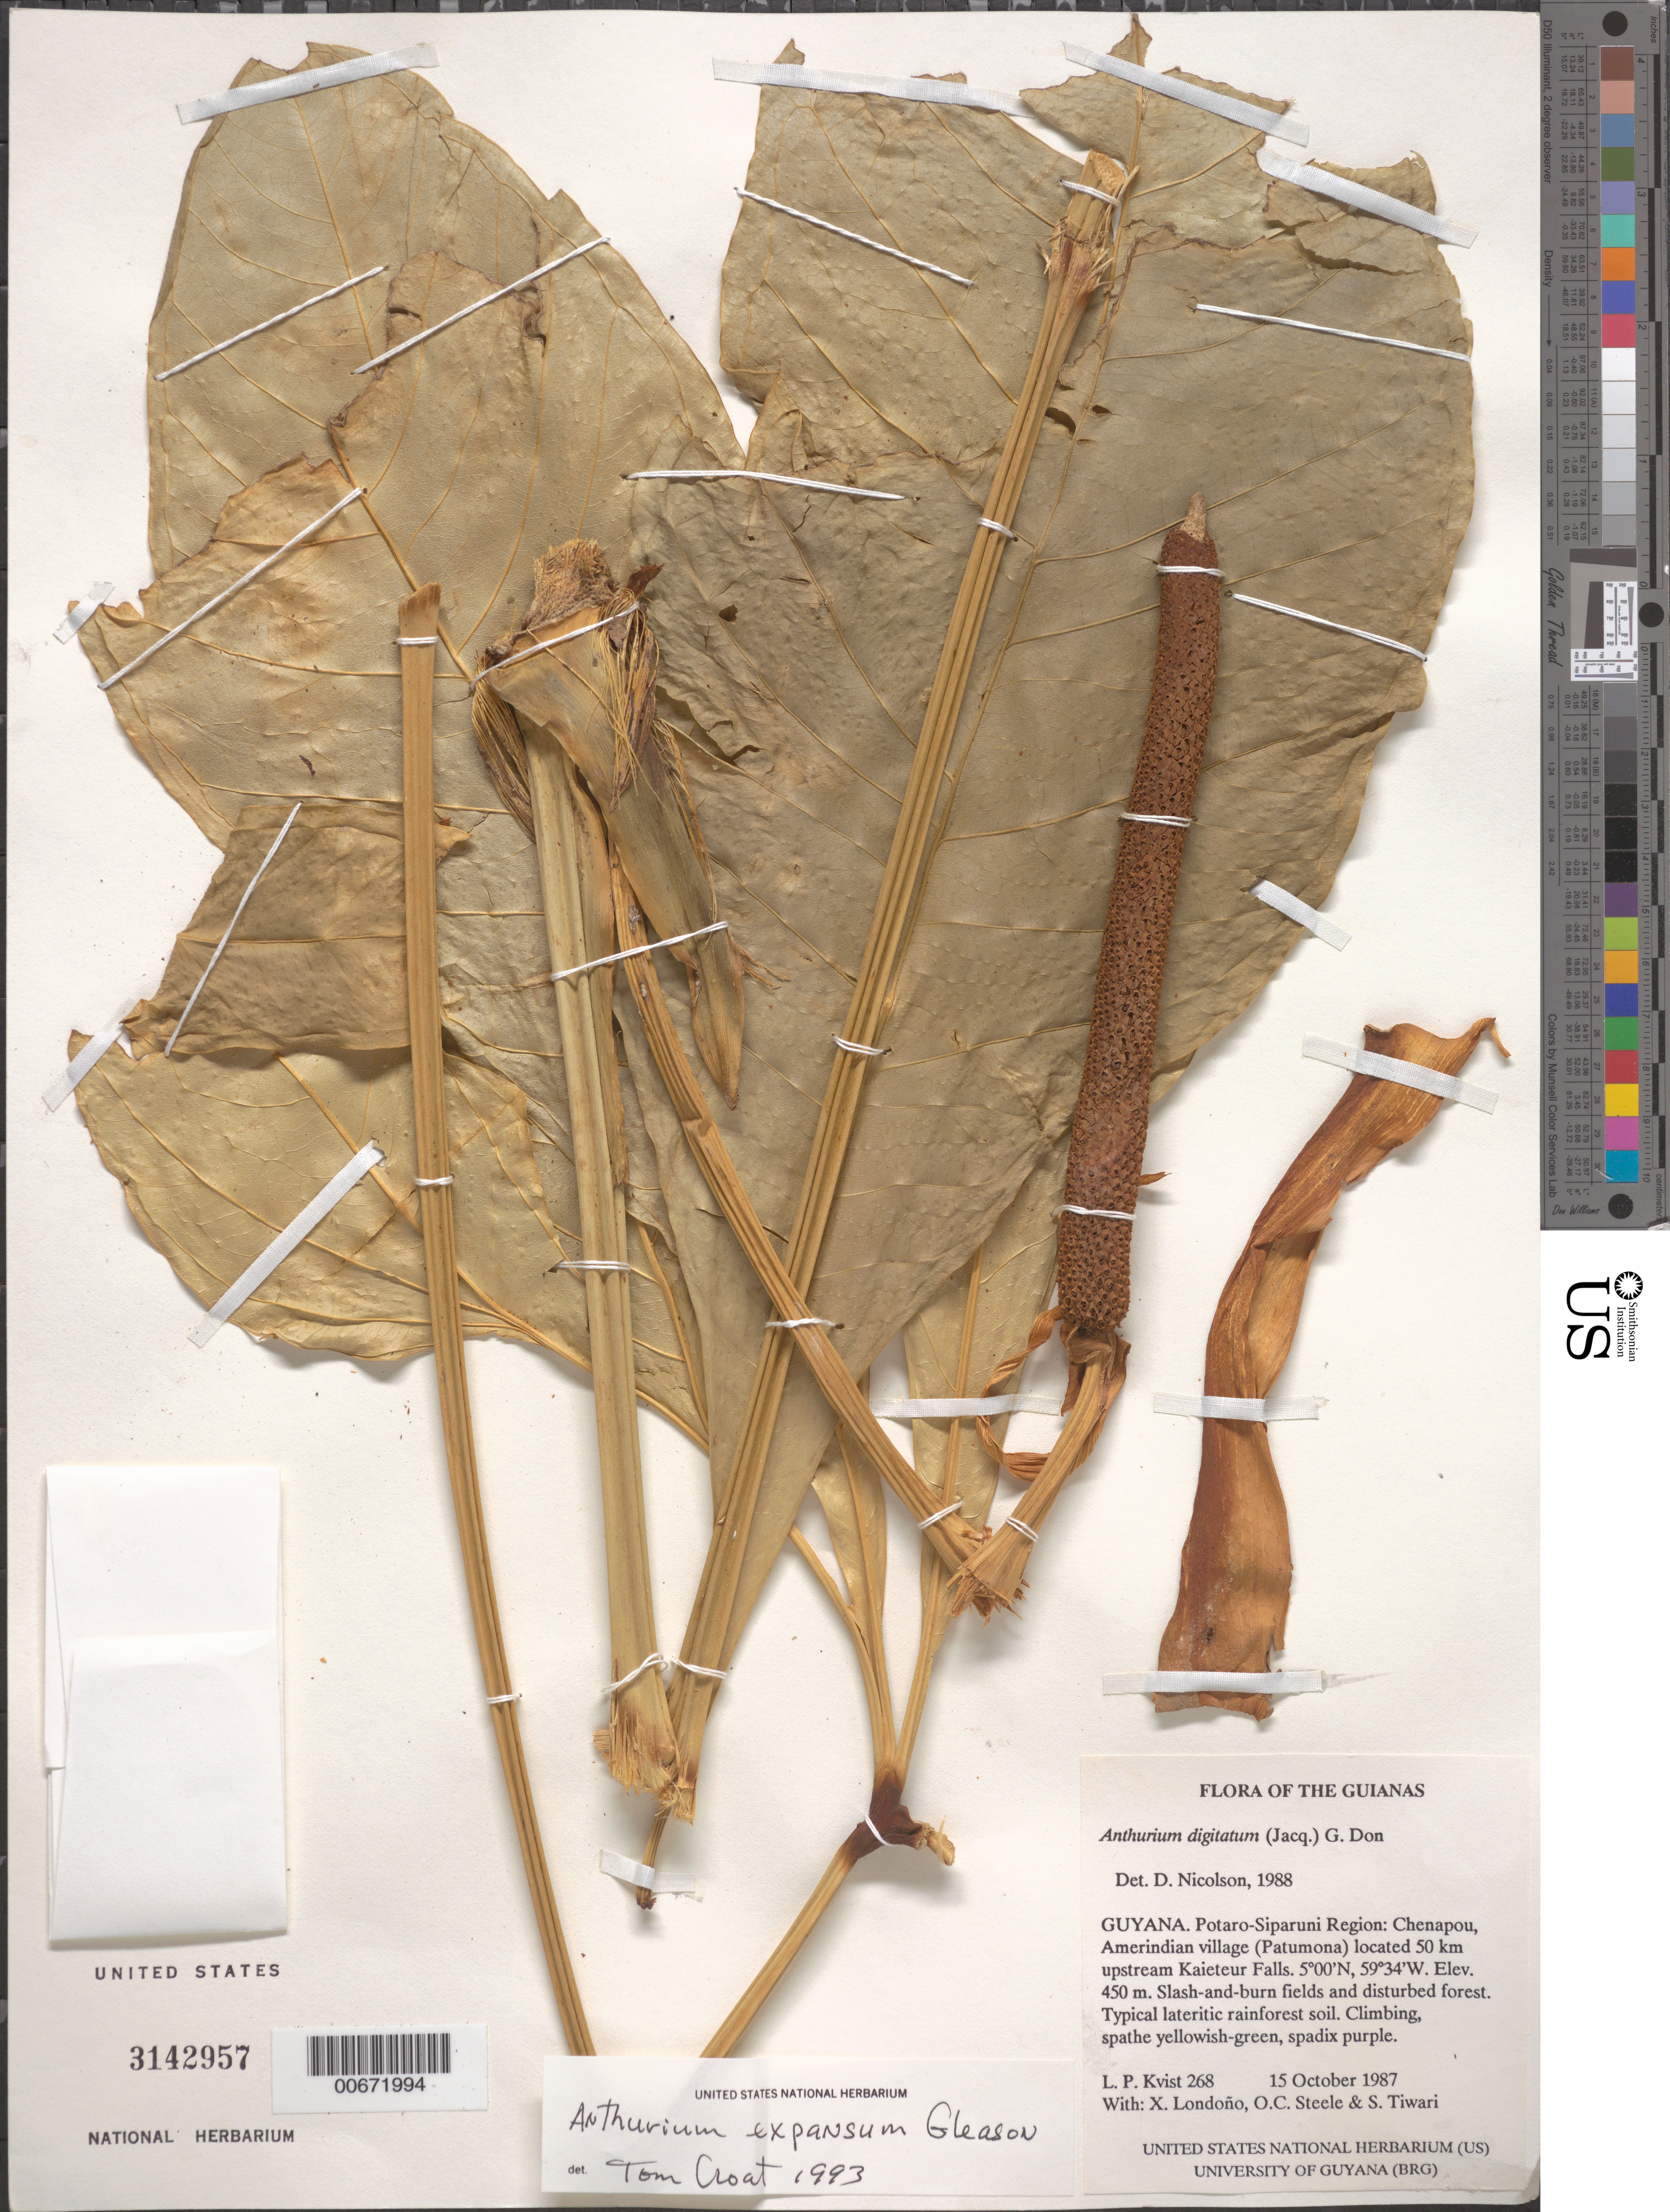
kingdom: Plantae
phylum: Tracheophyta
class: Liliopsida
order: Alismatales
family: Araceae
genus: Anthurium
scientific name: Anthurium expansum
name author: Gleason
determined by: Croat, Thomas B., Missouri Botanical Garden (MO)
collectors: L. P. Kvist, X. Londoño, O. C. Steele & S. Tiwari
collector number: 268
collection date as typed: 15 October 1987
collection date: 1987-10-15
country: Guyana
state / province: Potaro-Siparuni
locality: Chenapou, Amerindian village (Patumona) located 50 km upstream Kaieteur Falls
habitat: Slash-and-burn fields and disturbed forest. Typical lateritic rainforest soil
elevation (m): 450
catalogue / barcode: US 3142957